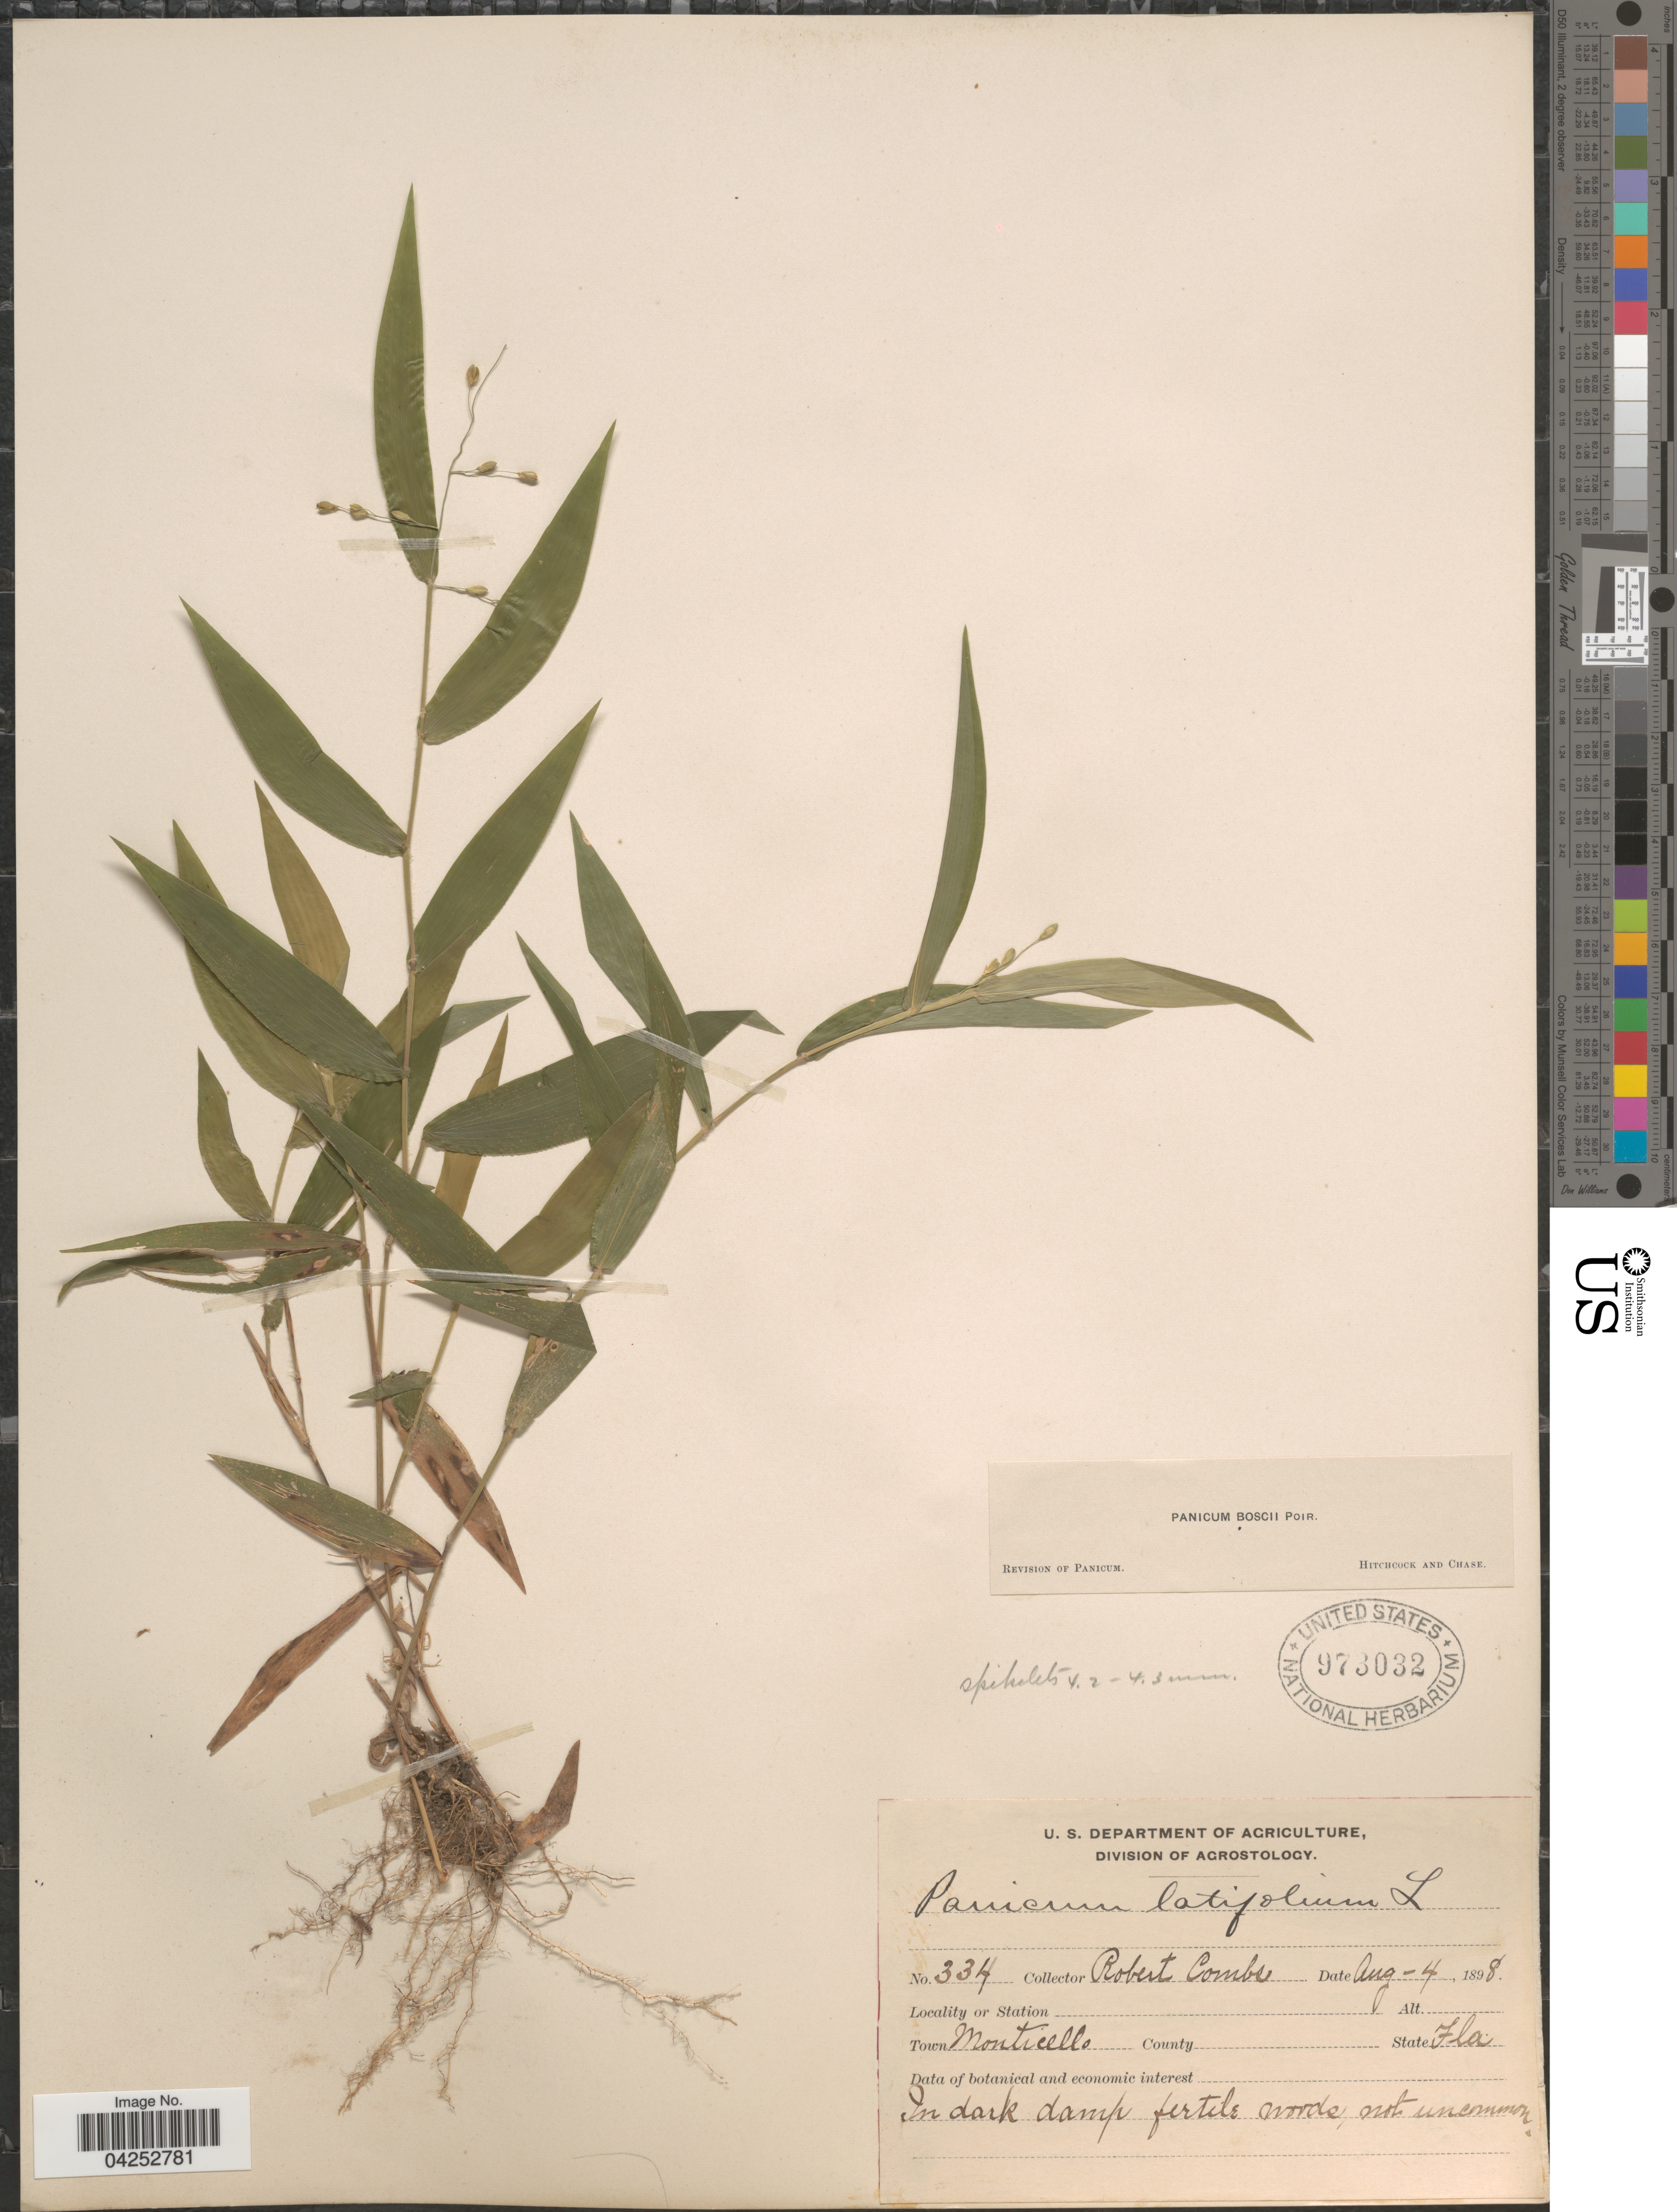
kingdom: Plantae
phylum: Tracheophyta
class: Liliopsida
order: Poales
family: Poaceae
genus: Dichanthelium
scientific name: Dichanthelium boscii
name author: (Poir.) Gould & C.A. Clark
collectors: R. Combs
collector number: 334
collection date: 1898-08-04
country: United States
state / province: Florida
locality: Town Monticello.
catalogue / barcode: US 973032